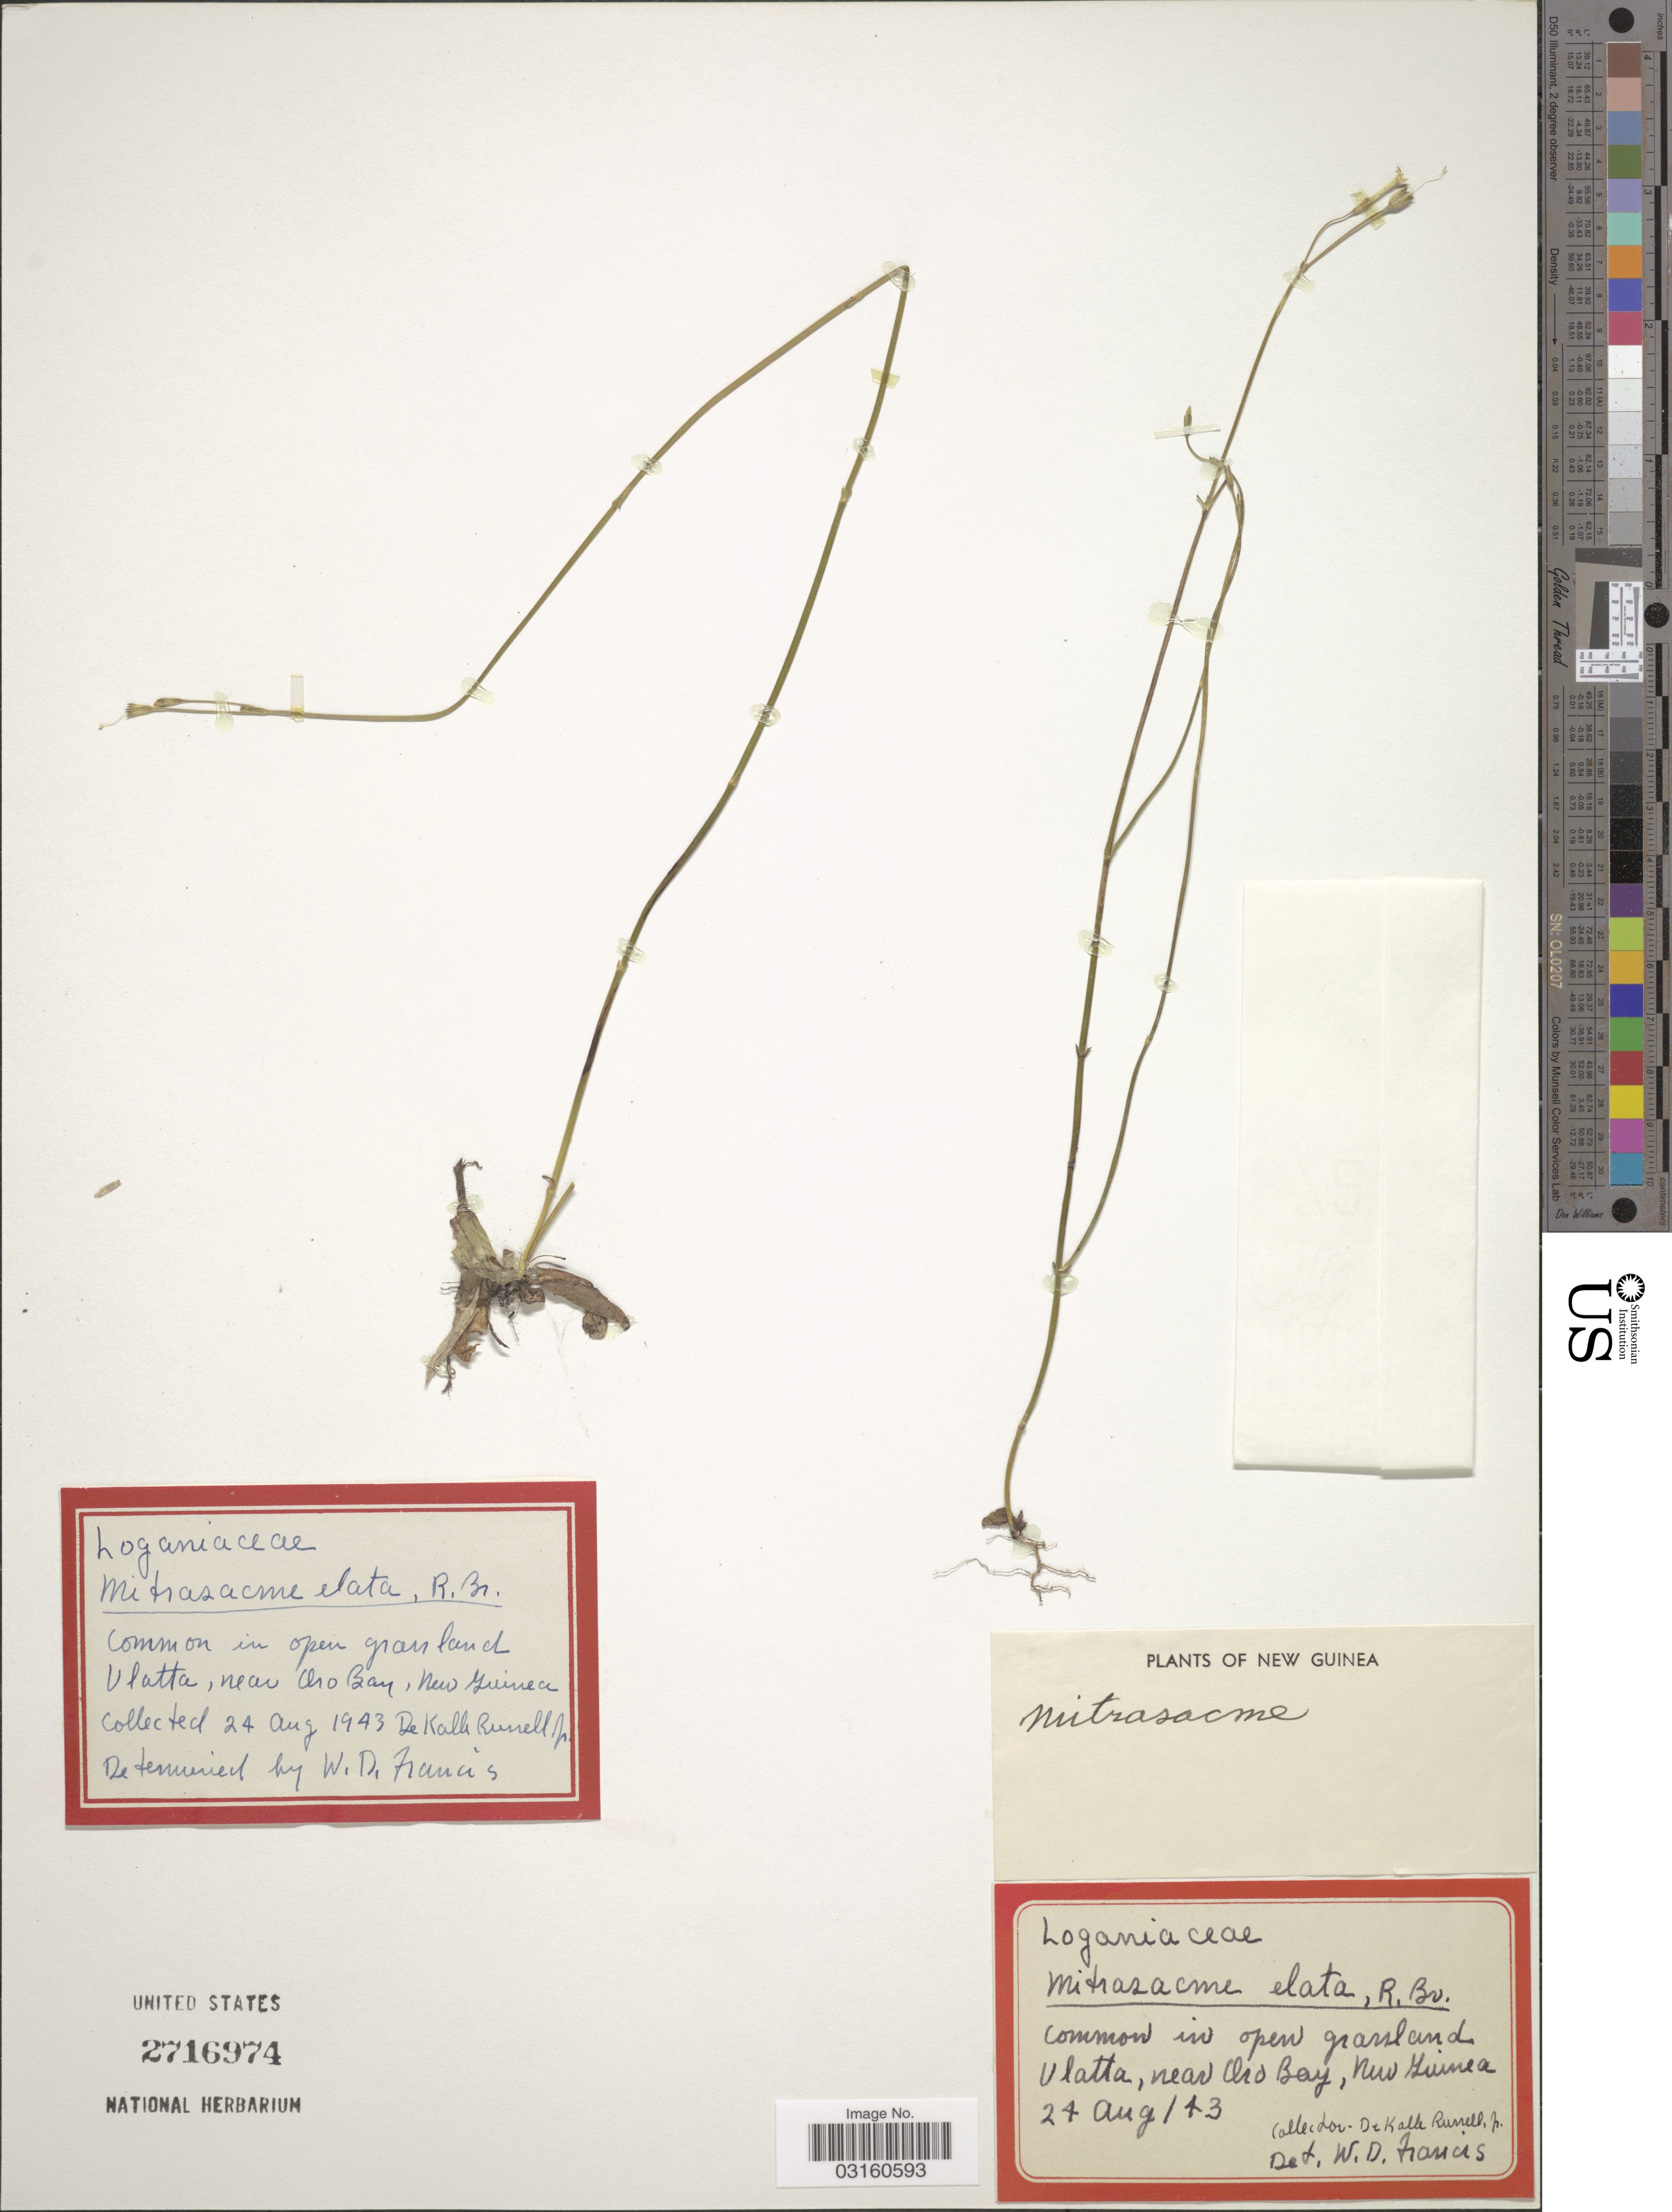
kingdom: Plantae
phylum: Tracheophyta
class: Magnoliopsida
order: Gentianales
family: Loganiaceae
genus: Mitrasacme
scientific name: Mitrasacme elata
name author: R. Br.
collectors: D. K. Russell Jr.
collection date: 1943-08-24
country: Papua New Guinea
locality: New Guinea. Vlatta, near Oro Bay.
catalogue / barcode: US 2716974